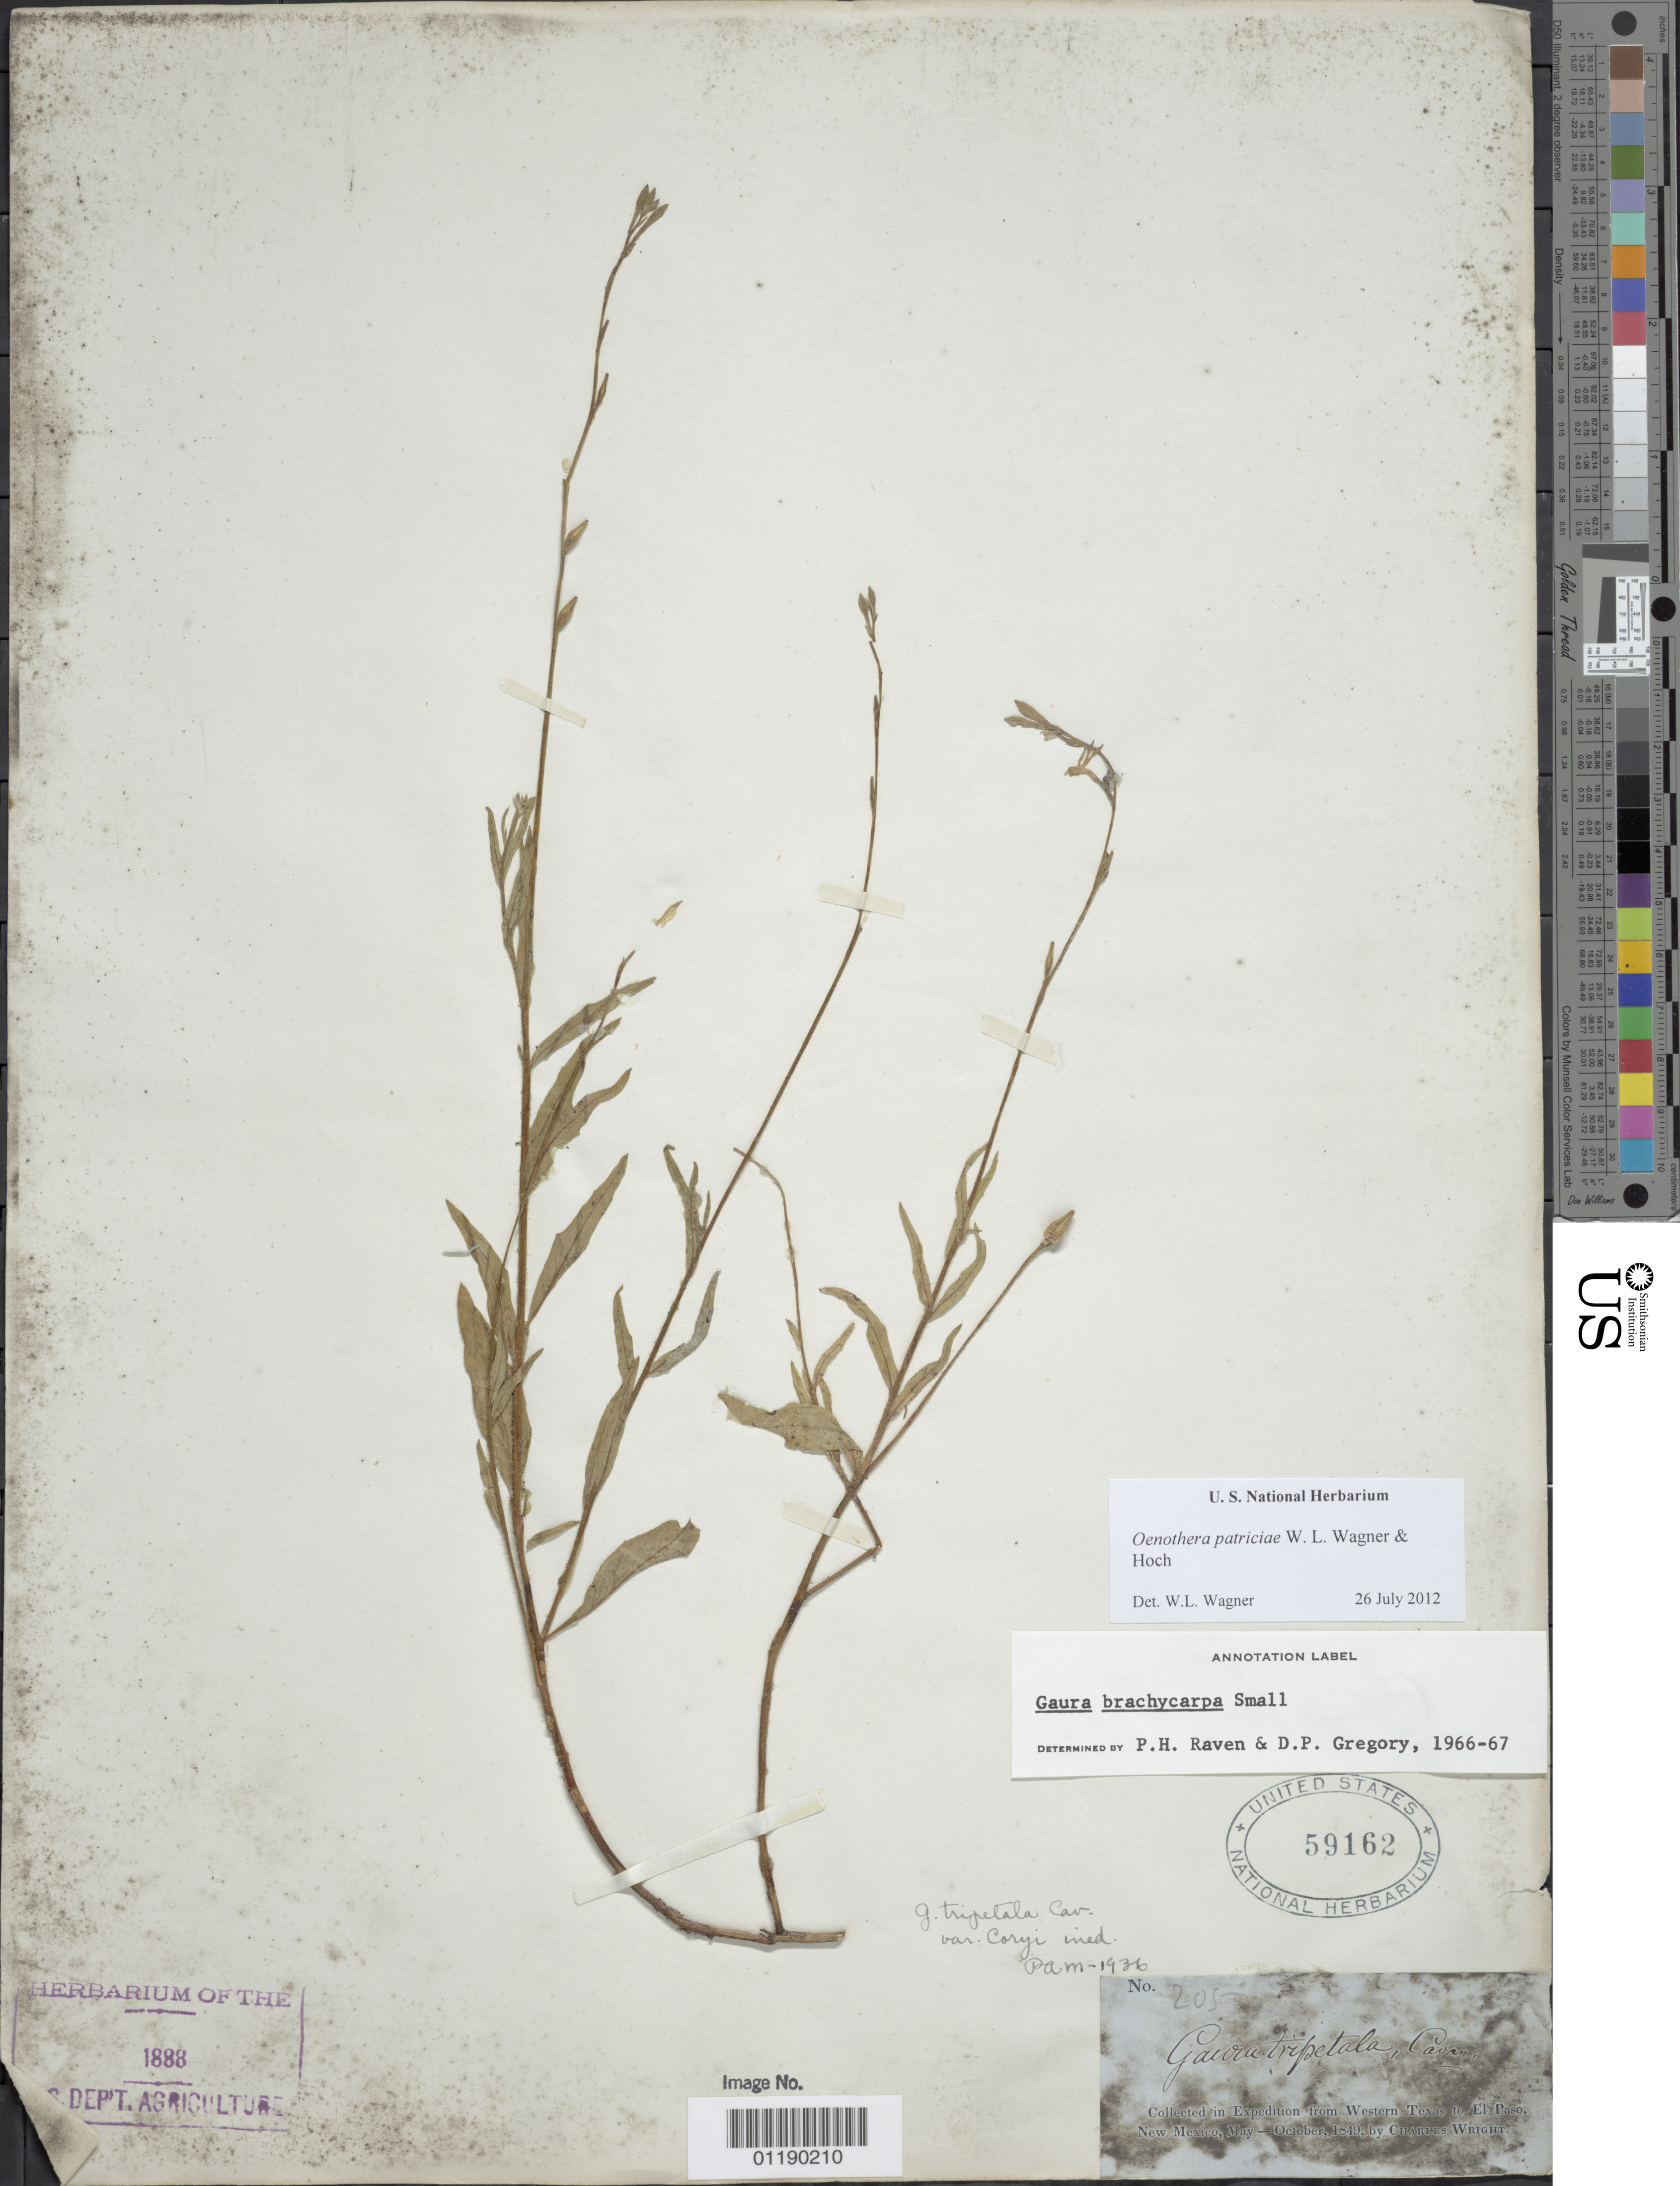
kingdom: Plantae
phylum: Tracheophyta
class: Magnoliopsida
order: Myrtales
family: Onagraceae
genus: Oenothera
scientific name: Oenothera patriciae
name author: W.L. Wagner & Hoch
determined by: Wagner, W. L., (BOT), Smithsonian Institution - National Museum of Natural History (UNITED STATES)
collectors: C. Wright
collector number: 205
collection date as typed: May 1849 to -- Oct 1849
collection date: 1849-05/1849-10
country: United States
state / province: New Mexico / Texas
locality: from Western Texas to El Paso, New Mexico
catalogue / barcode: US 59162